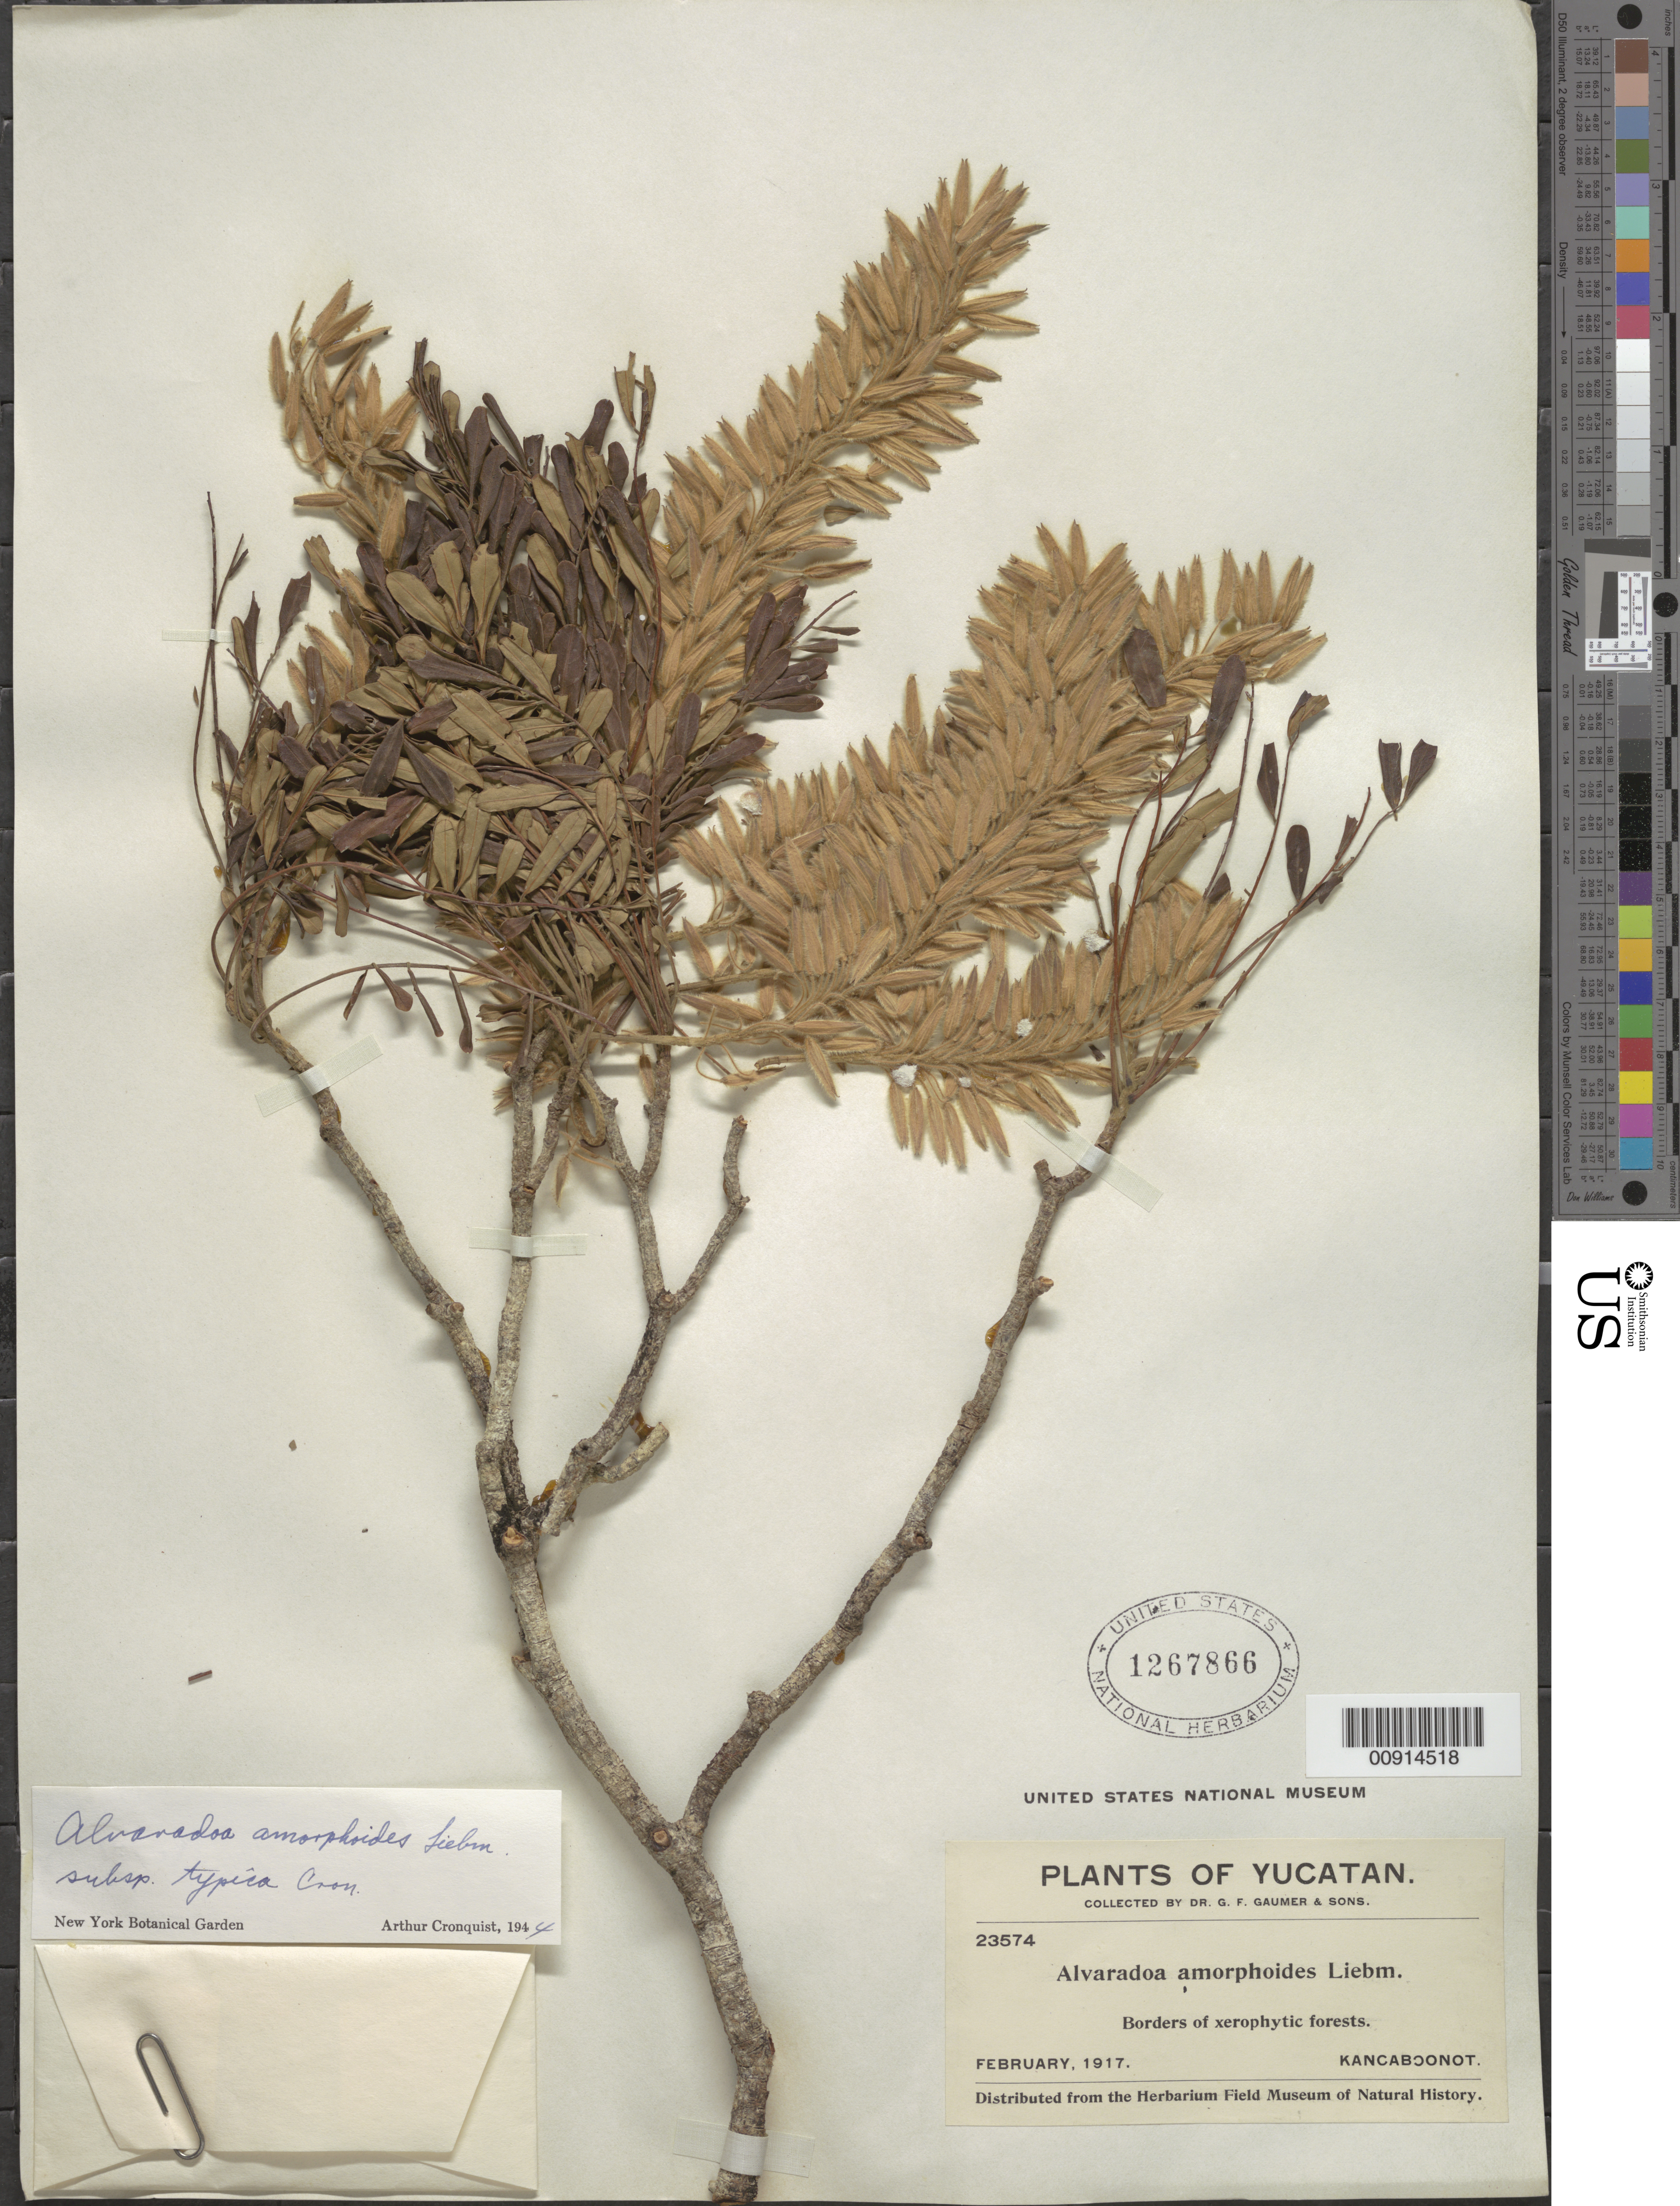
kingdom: Plantae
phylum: Tracheophyta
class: Magnoliopsida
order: Picramniales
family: Picramniaceae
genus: Alvaradoa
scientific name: Alvaradoa amorphoides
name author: Liebm.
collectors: G. F. Gaumer & et al.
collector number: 23574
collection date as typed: Feb 1917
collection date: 1917-02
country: Mexico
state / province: Yucatán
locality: Kancaboonot.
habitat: Borders of xerophytic forests.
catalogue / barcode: US 1267866